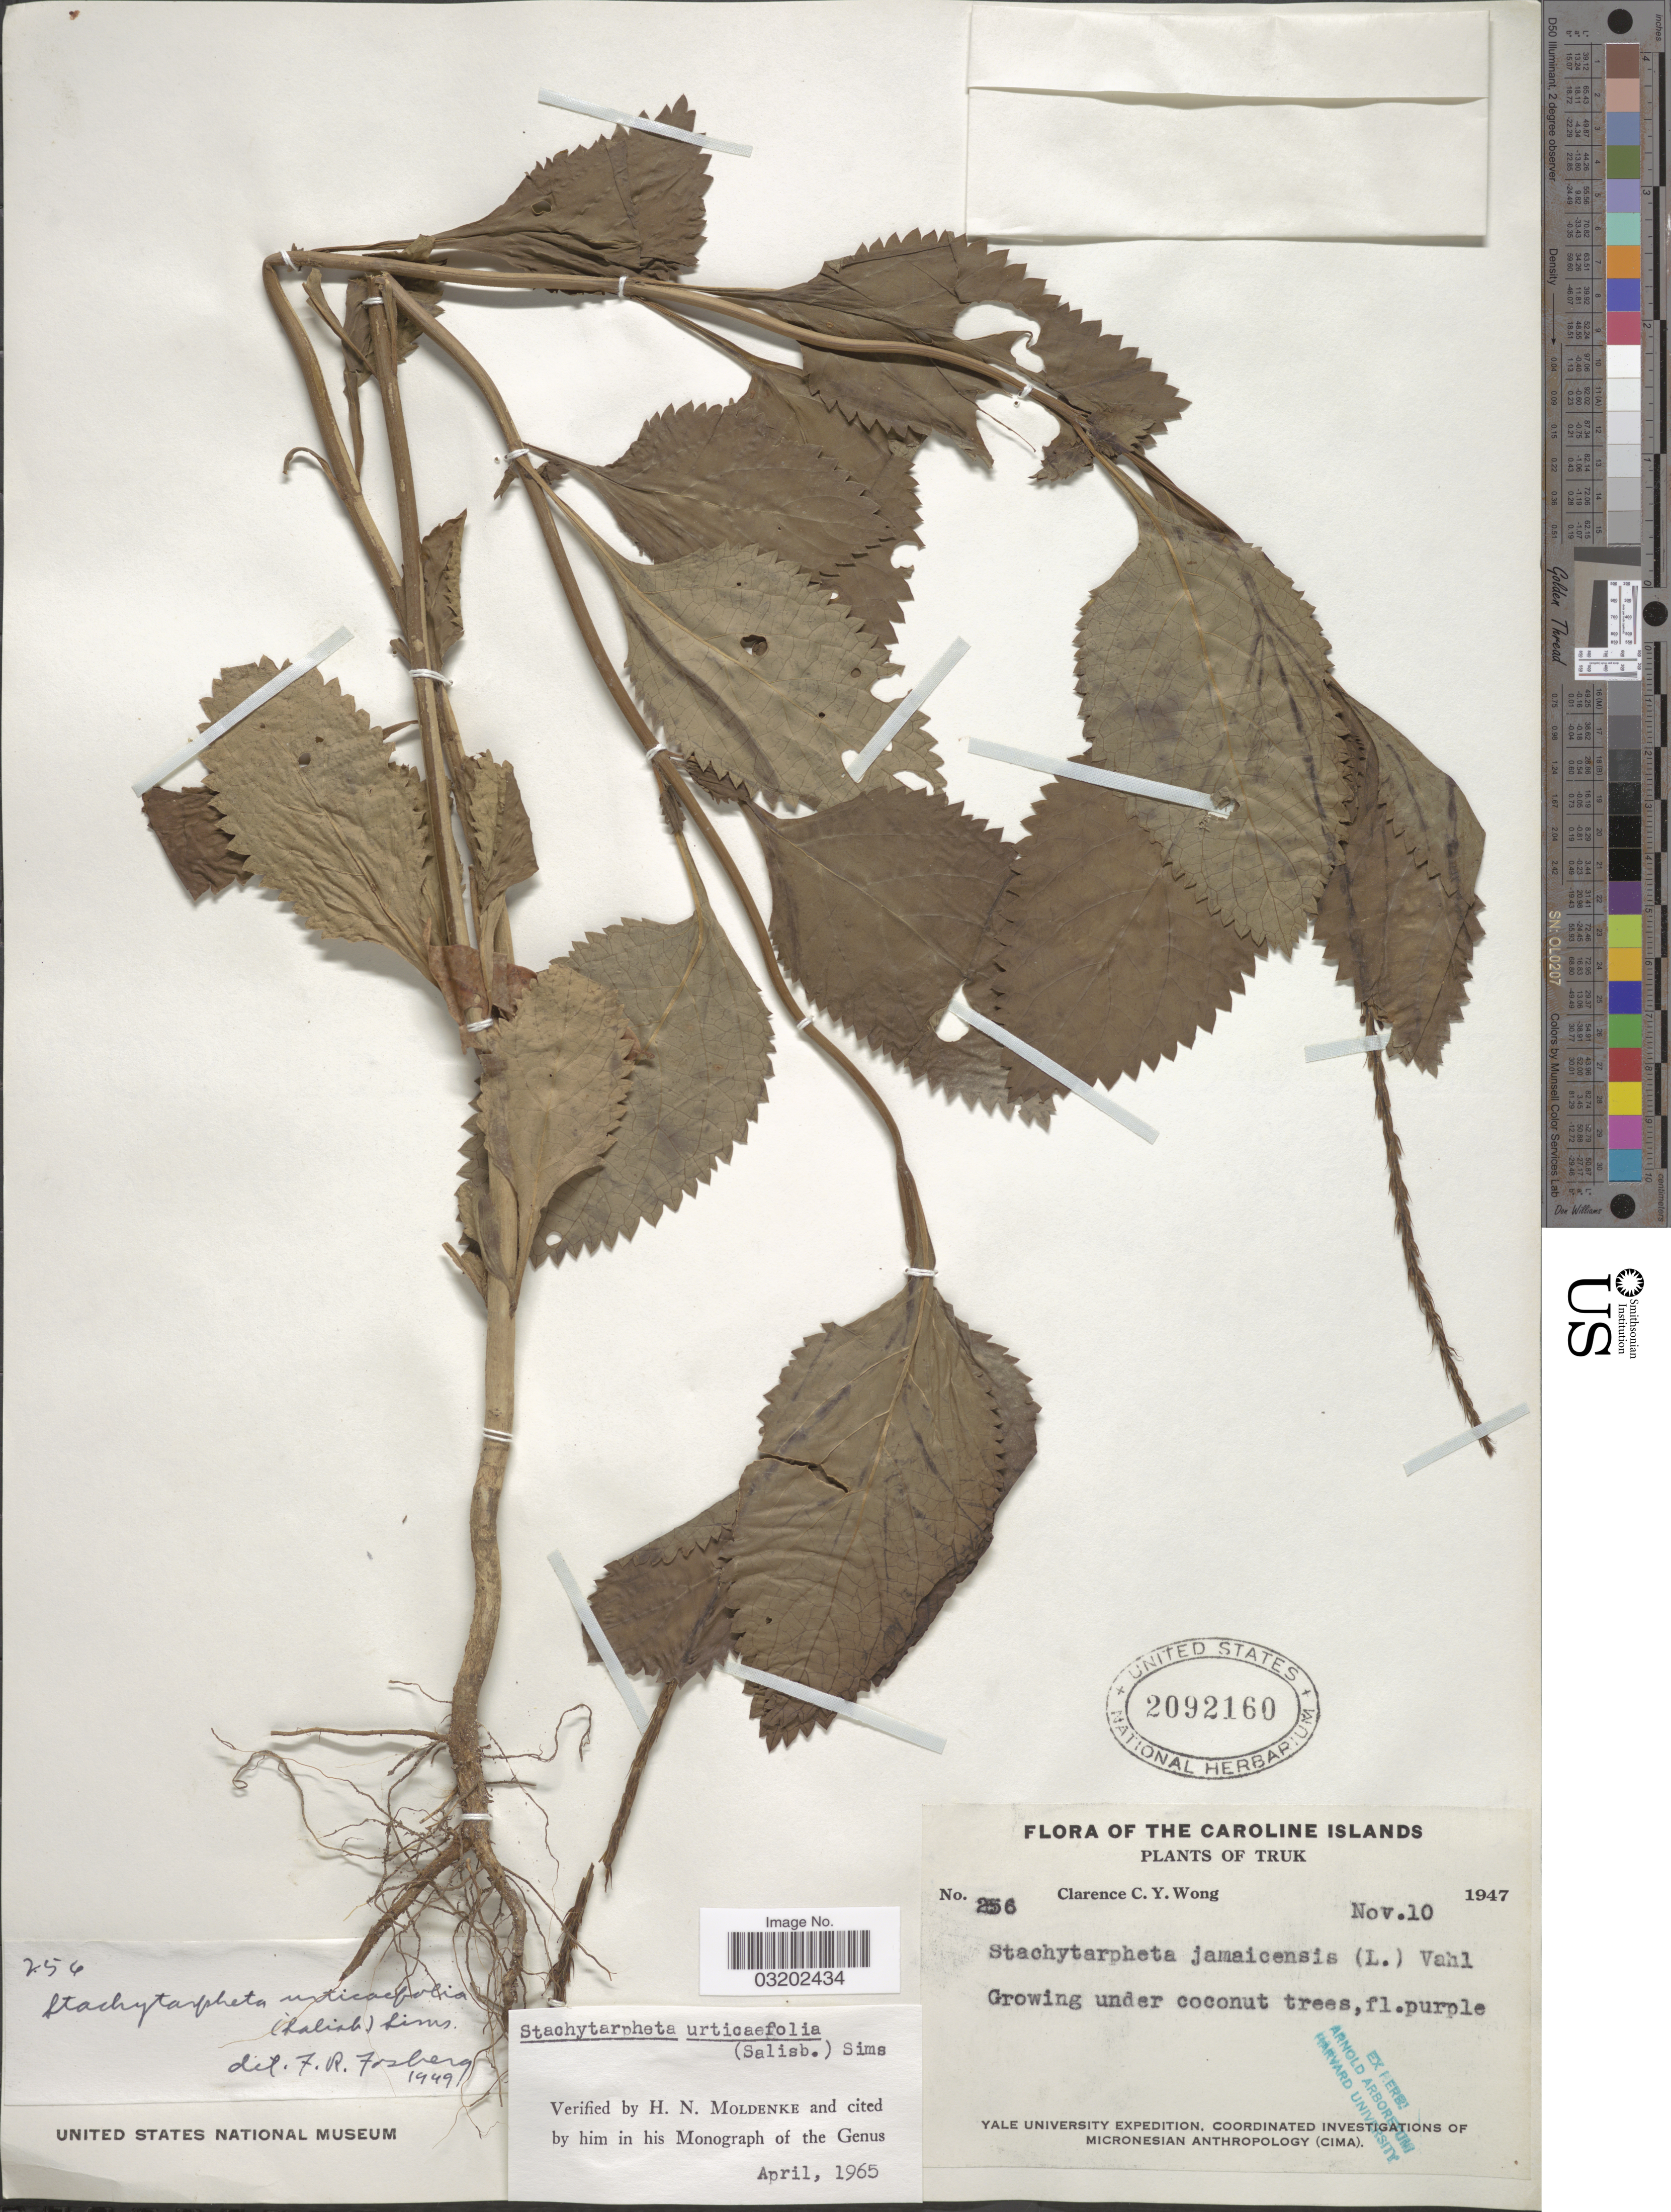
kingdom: Plantae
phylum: Tracheophyta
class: Magnoliopsida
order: Lamiales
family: Verbenaceae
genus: Stachytarpheta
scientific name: Stachytarpheta urticifolia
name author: Sims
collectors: C. Wong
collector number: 256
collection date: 1947-11-10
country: Micronesia, Federated States of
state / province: Truk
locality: The Caroline Islands.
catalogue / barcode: US 2092160